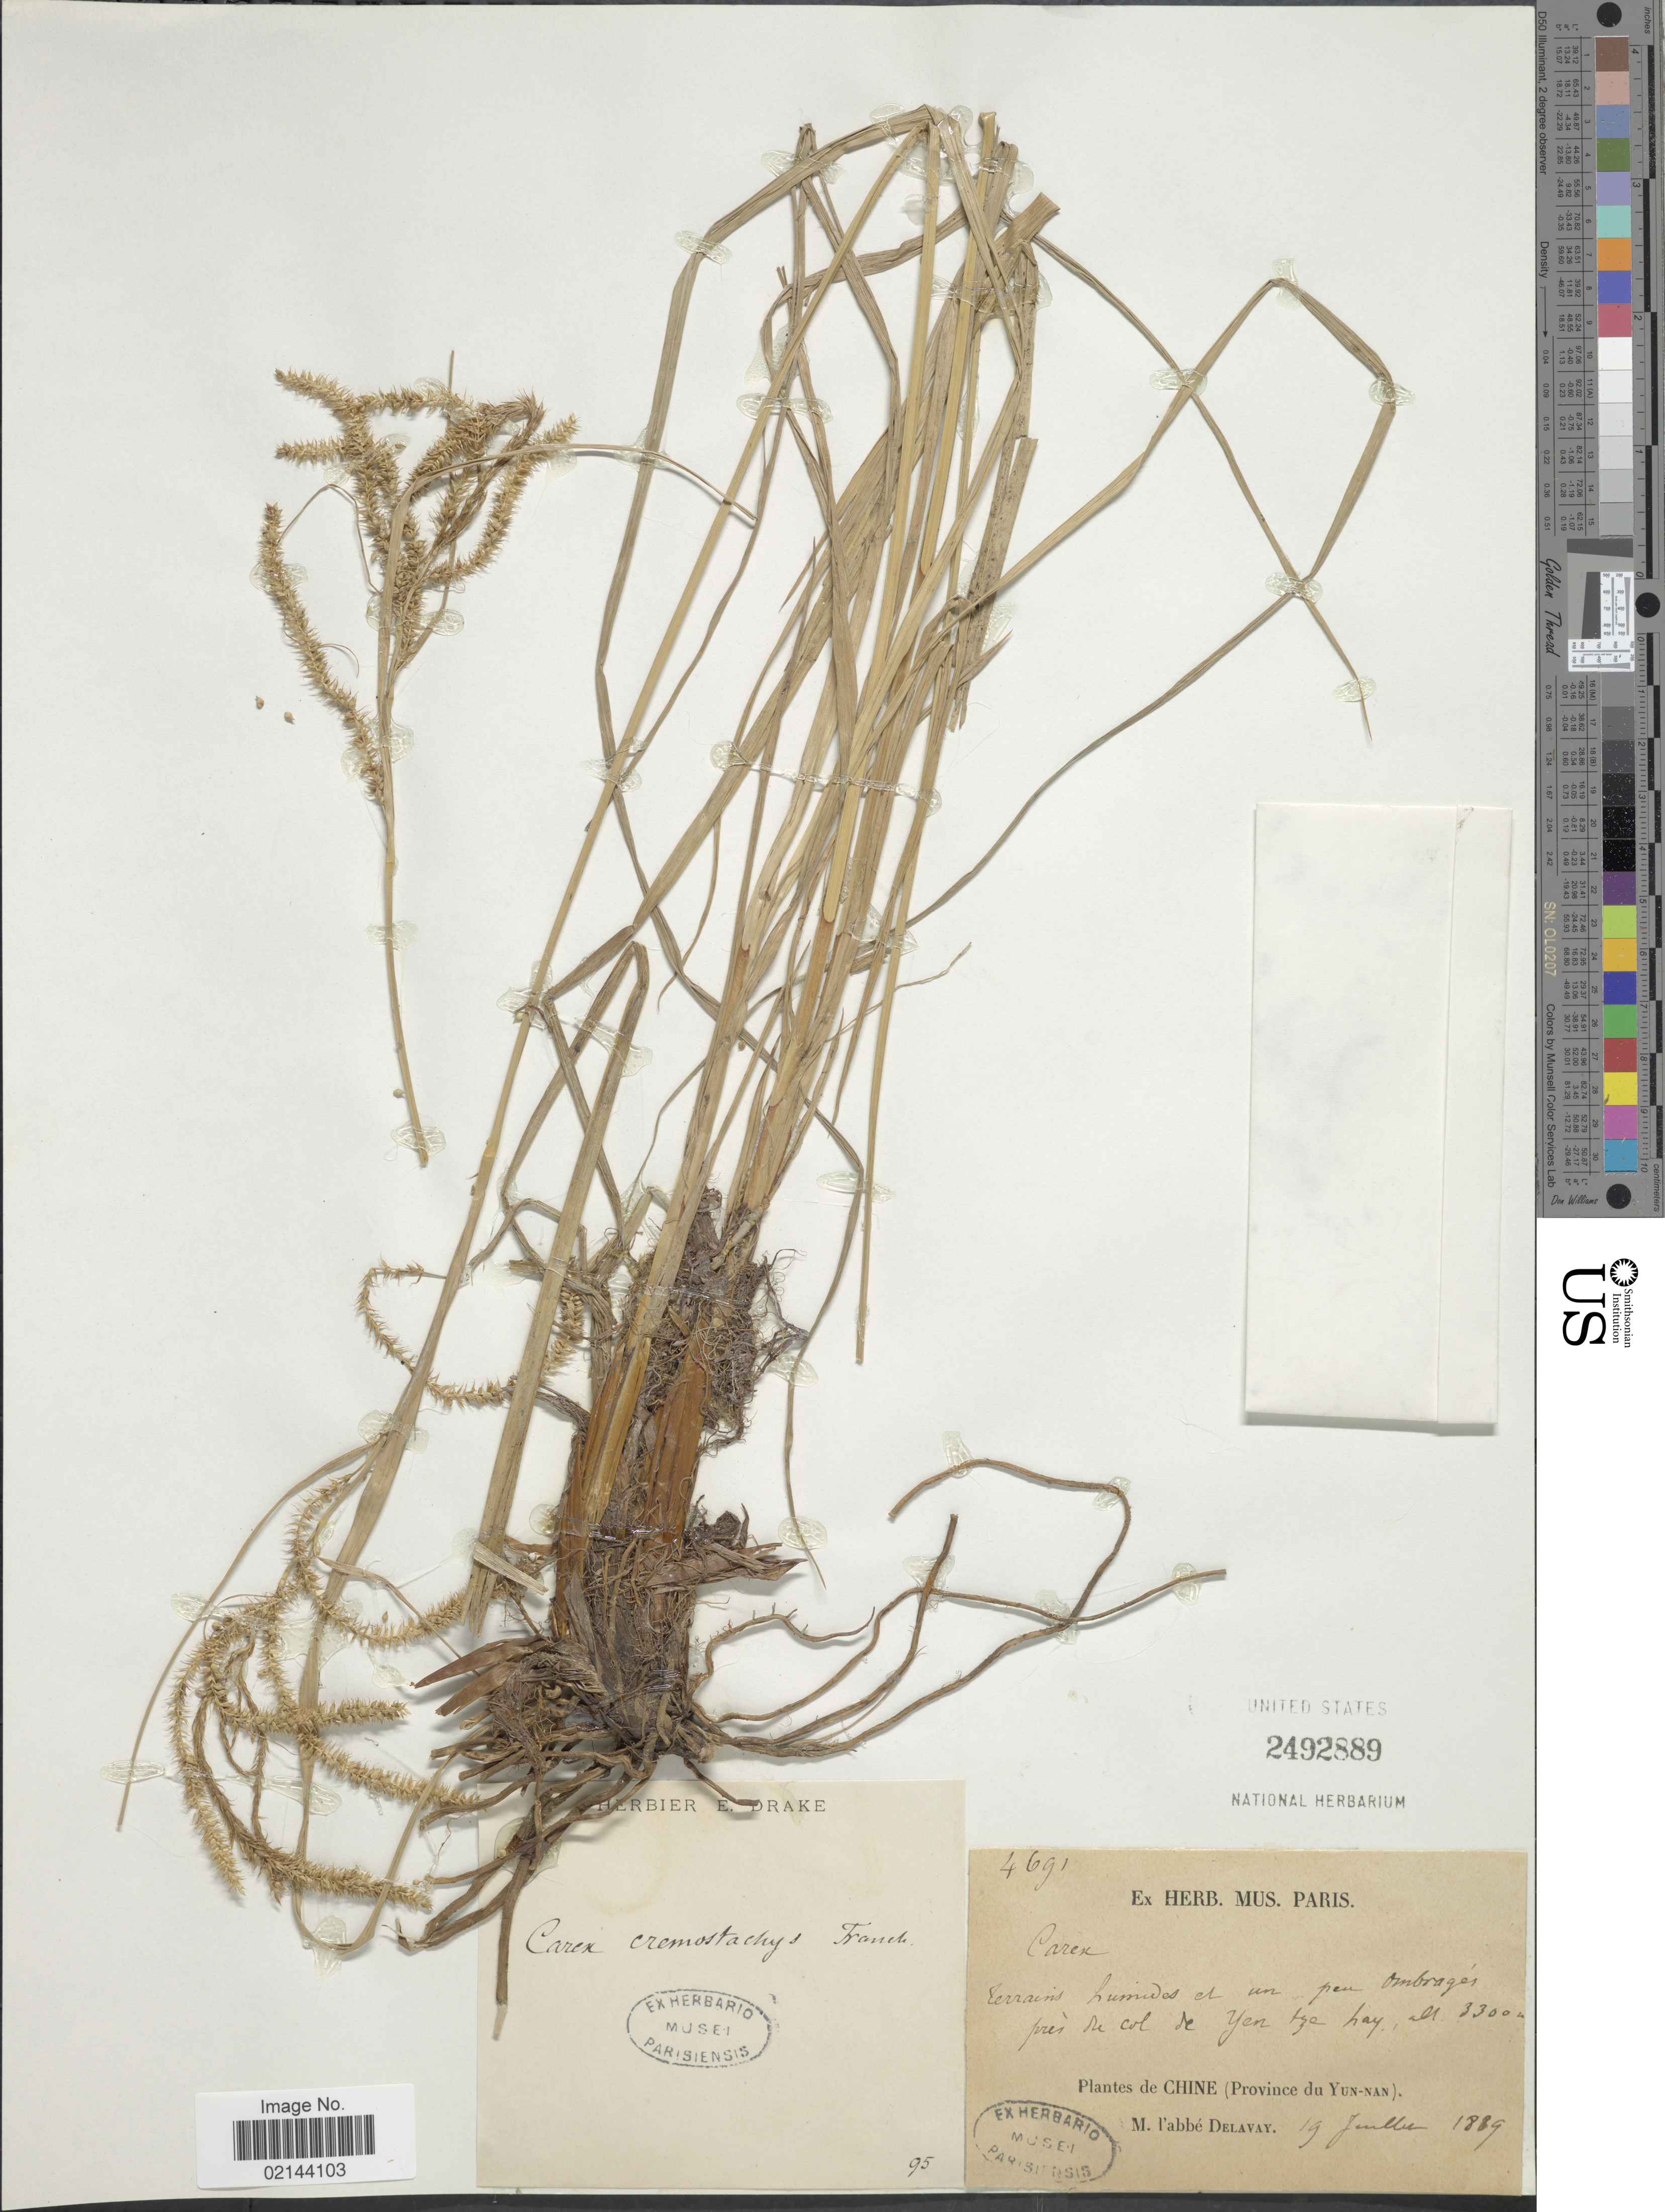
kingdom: Plantae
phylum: Tracheophyta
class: Liliopsida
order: Poales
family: Cyperaceae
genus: Carex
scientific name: Carex cremostachys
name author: Franch.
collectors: P. Delavay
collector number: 4691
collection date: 1889-07-19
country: China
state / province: Yunnan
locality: Terrains humides et un peu ombrages pres de Col de Yen hay [interpreted]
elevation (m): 3300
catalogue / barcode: US 2492889